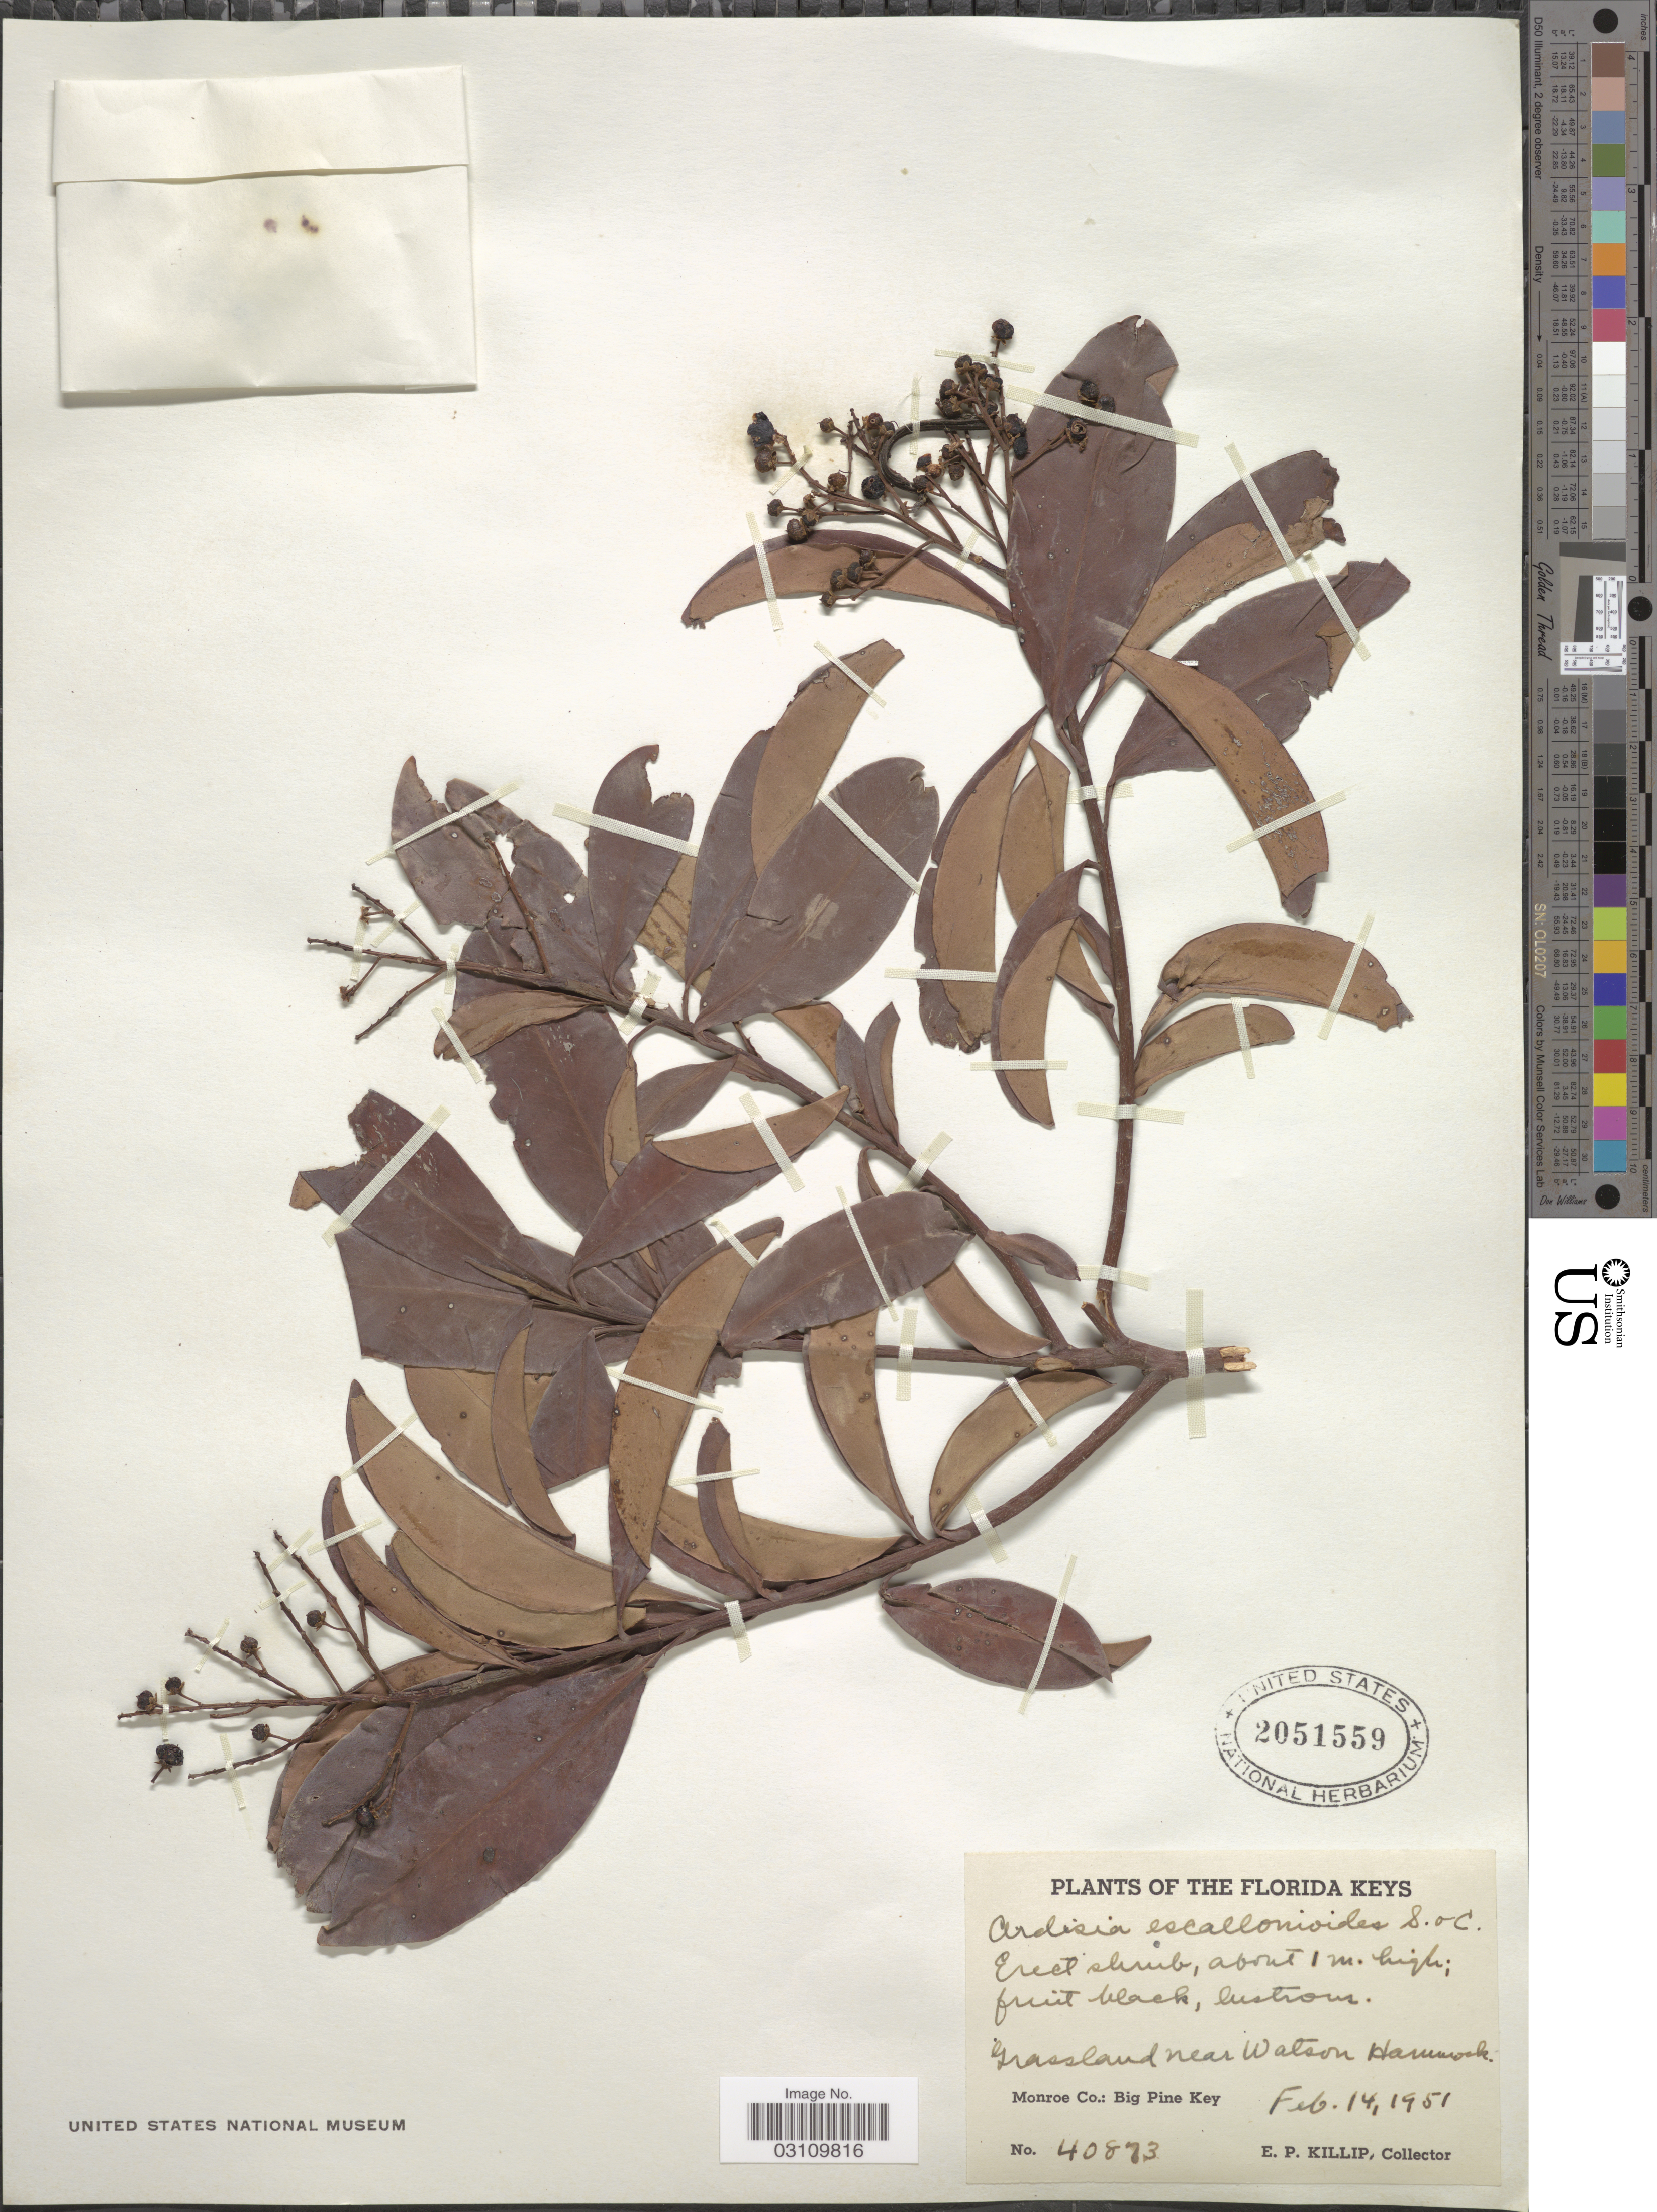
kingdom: Plantae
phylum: Tracheophyta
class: Magnoliopsida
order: Ericales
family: Primulaceae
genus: Ardisia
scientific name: Ardisia escallonioides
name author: Schltdl. & Cham.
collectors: E. P. Killip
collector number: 40873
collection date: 1951-02-14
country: United States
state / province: Florida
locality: The Florida Keys, Grassland near Watson Hammock. Monroe Co.: Big Pine Key.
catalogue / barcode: US 2051559